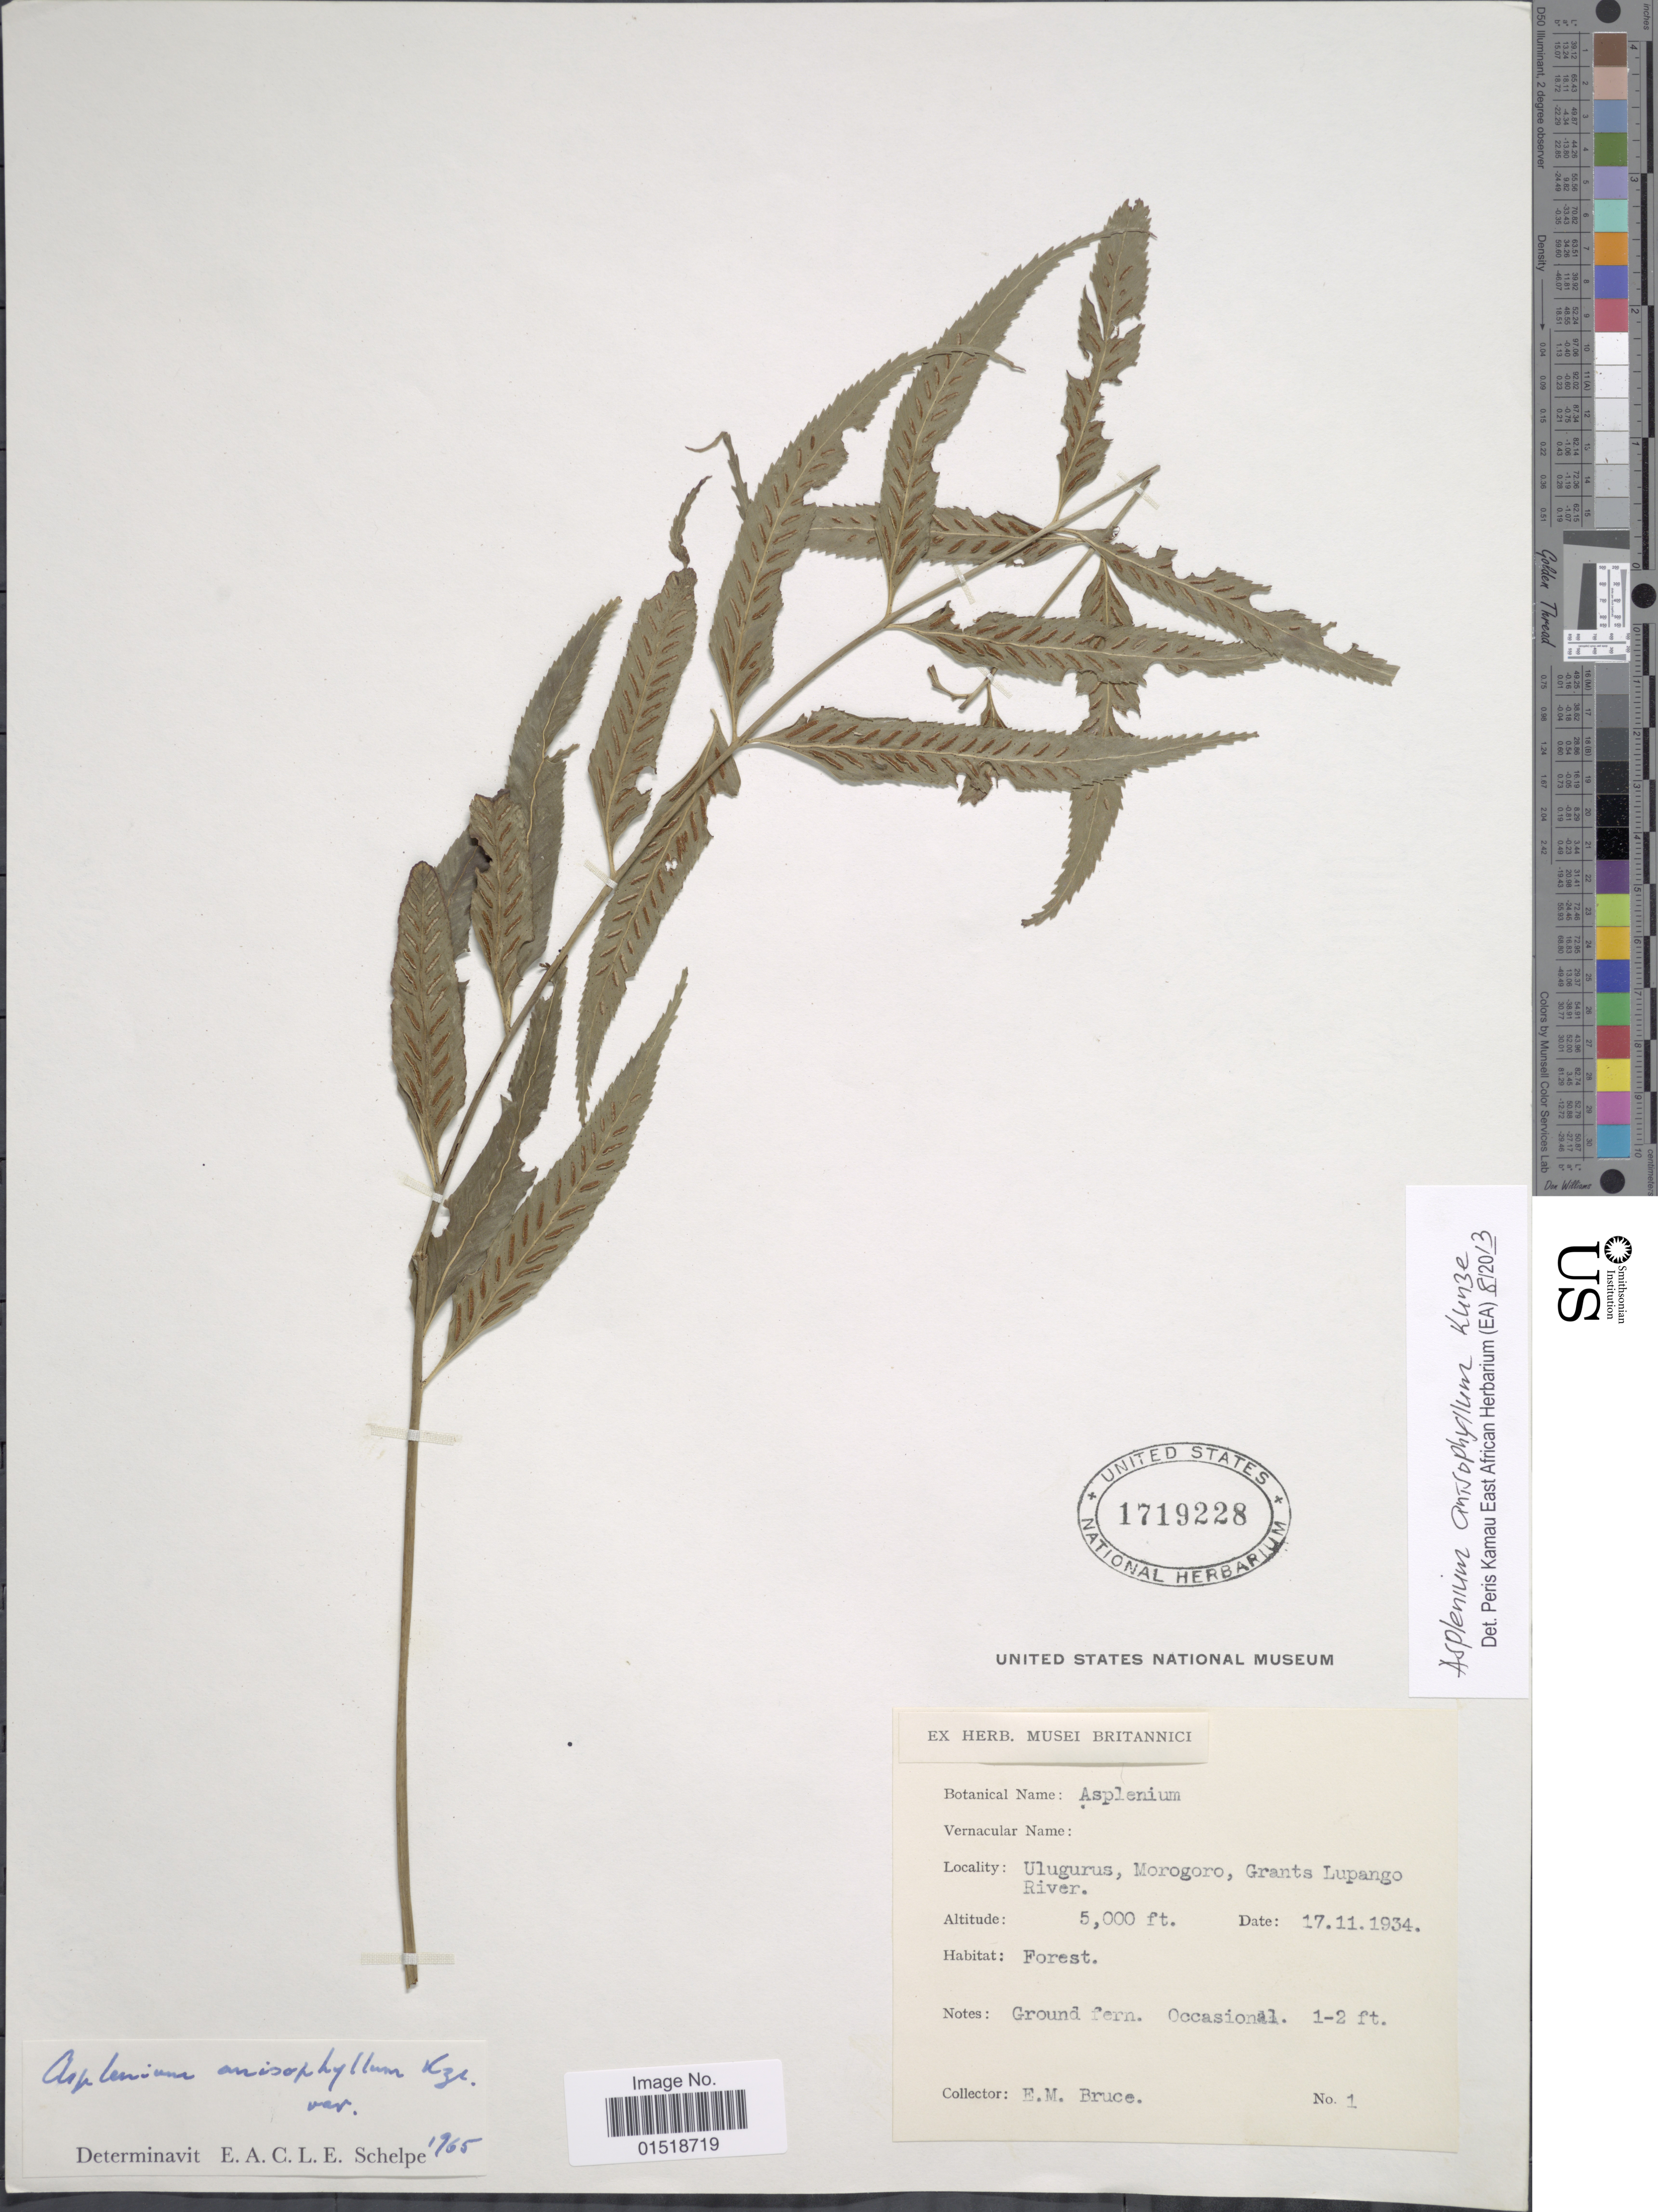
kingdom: Plantae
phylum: Tracheophyta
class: Polypodiopsida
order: Polypodiales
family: Aspleniaceae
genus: Asplenium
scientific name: Asplenium anisophyllum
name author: Kunze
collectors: E. Bruce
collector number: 1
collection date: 1934-11-17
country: Tanzania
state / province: Morogoro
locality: Ulugurus, Grants Lupango River.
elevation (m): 1524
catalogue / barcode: US 1719228